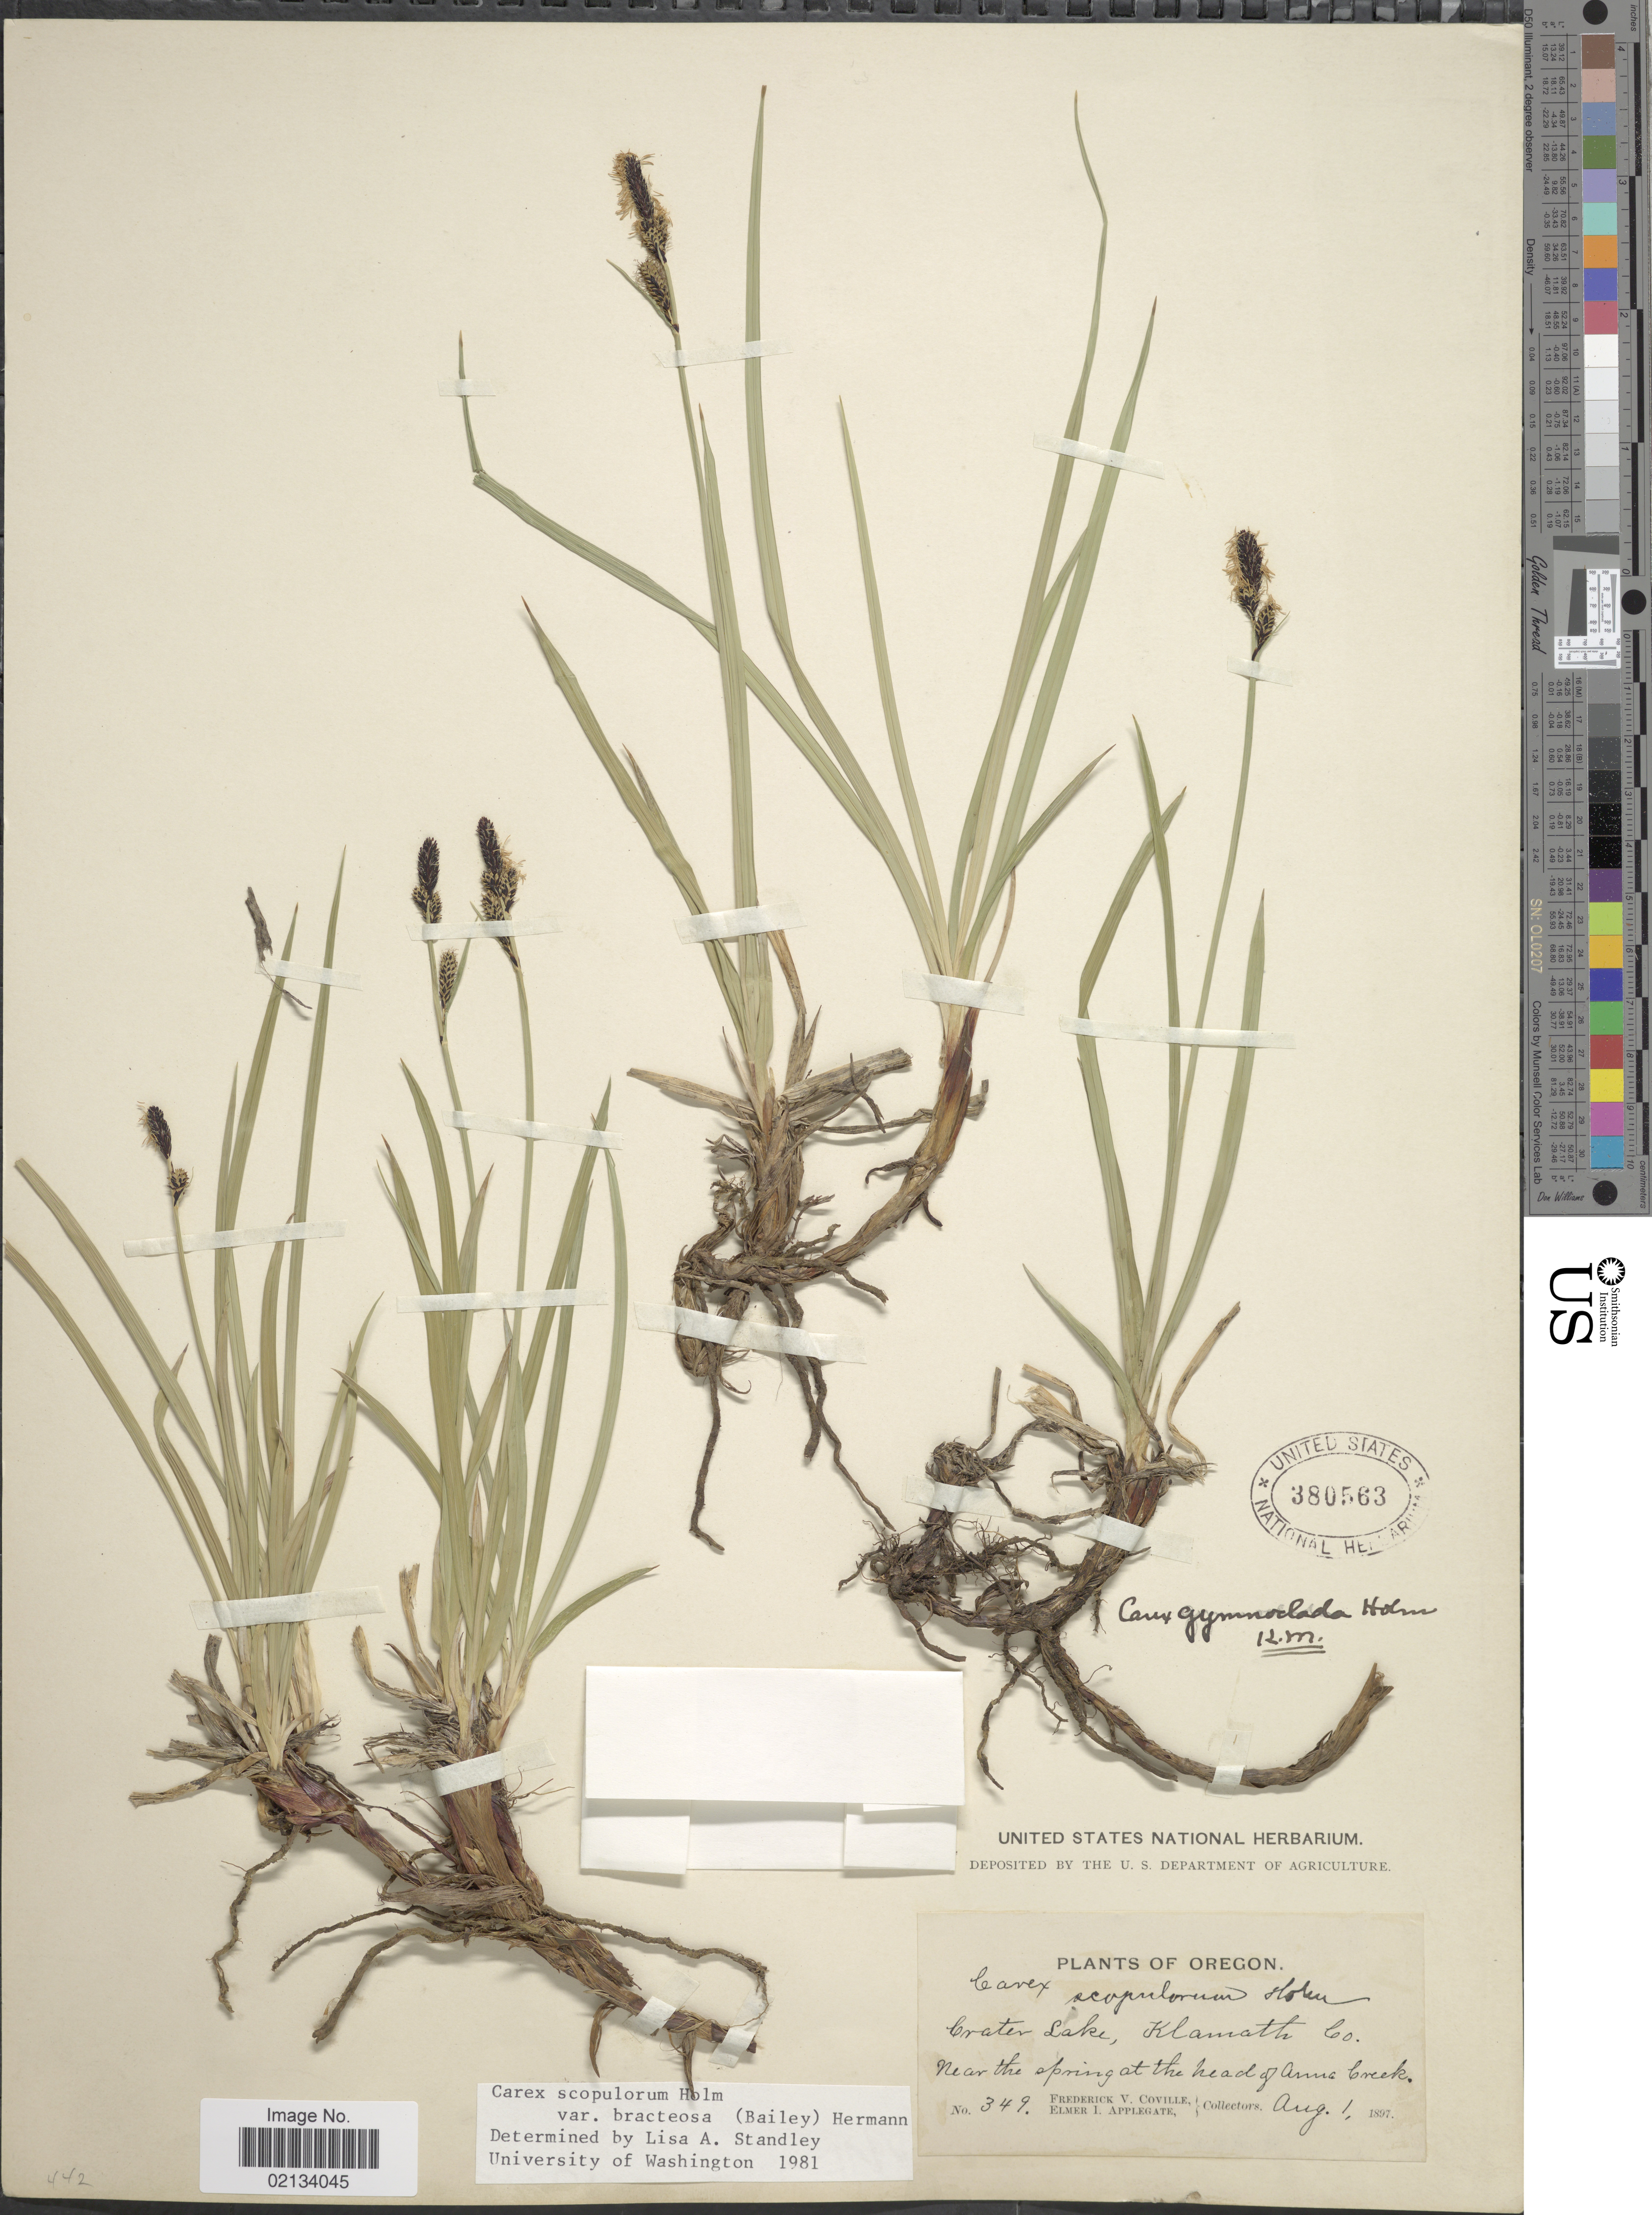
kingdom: Plantae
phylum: Tracheophyta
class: Liliopsida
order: Poales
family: Cyperaceae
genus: Carex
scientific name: Carex scopulorum var. bracteosa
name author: (L.H. Bailey) F.J. Herm.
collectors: F. V. Coville & E. I. Applegate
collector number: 349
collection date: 1897-08-01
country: United States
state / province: Oregon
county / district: Klamath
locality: Crater Lake, Klamath Co., near the spring at the head of Anne Creek.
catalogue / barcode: US 380563